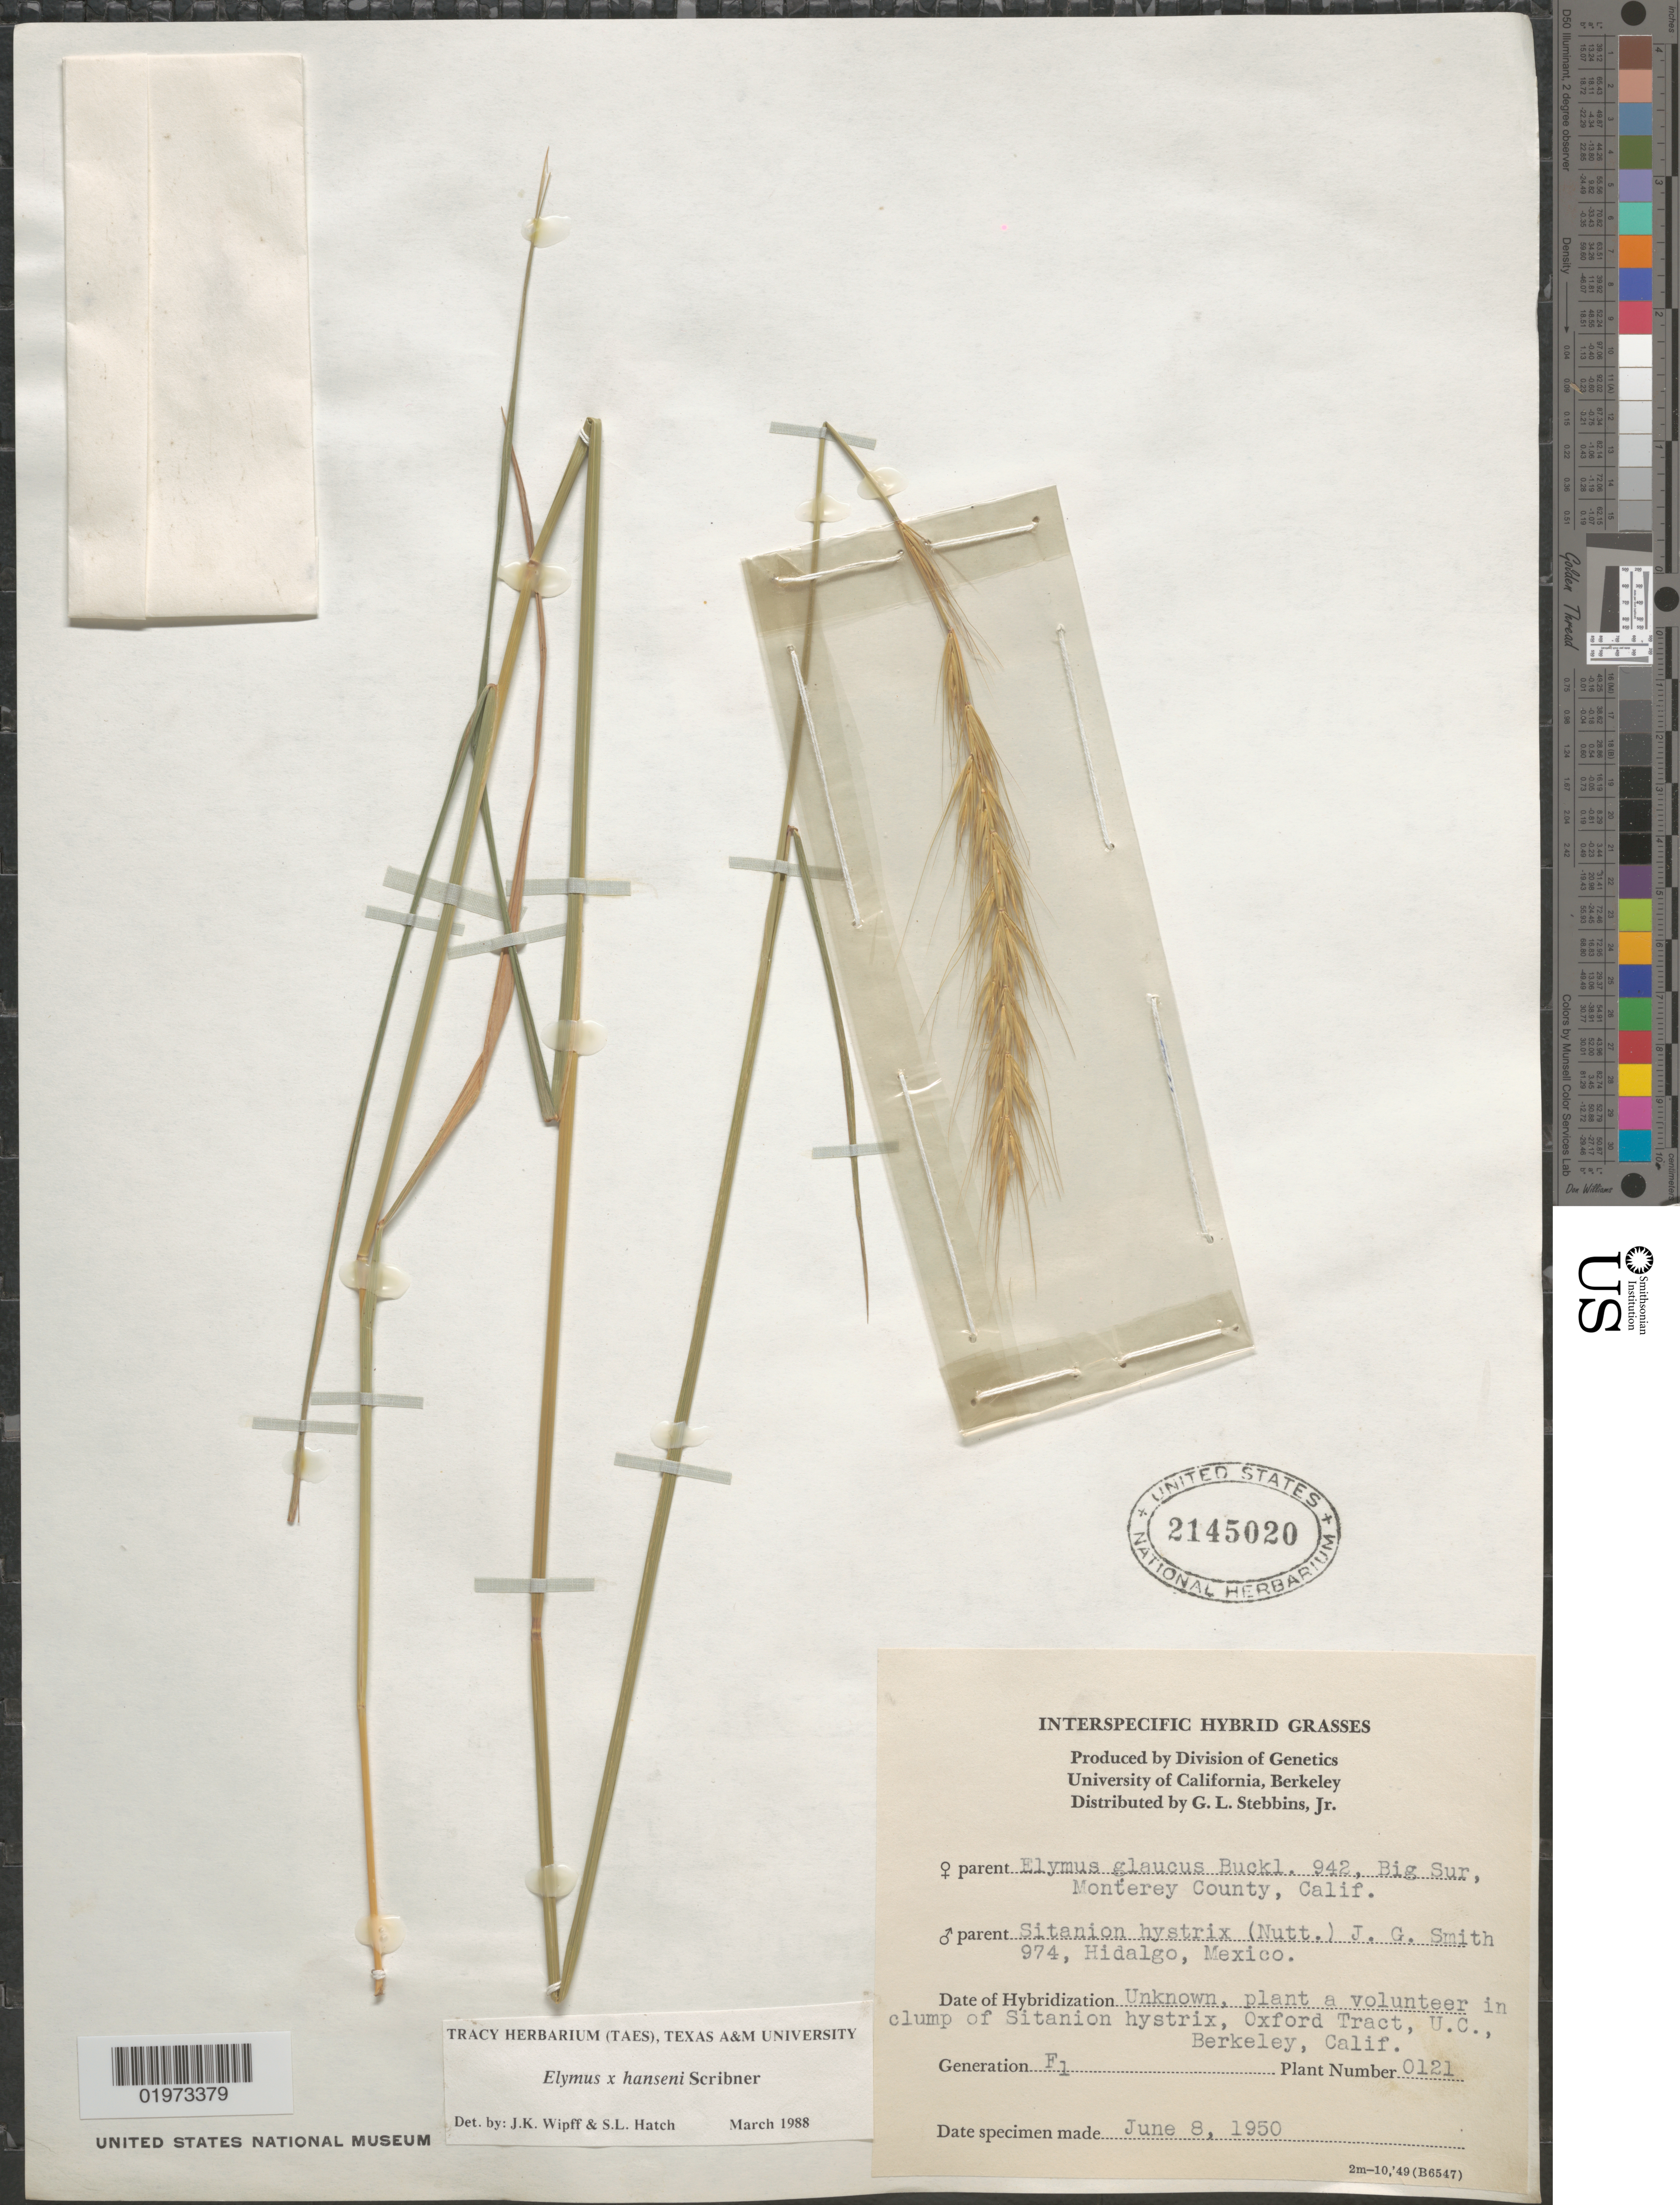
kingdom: Plantae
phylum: Tracheophyta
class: Liliopsida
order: Poales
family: Poaceae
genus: Elymus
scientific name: Elymus x hansenii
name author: Scribn.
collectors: G. L. Stebbins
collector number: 0121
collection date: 1950-06-08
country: United States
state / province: California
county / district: Alameda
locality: University of California, Berkeley.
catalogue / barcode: US 2145020